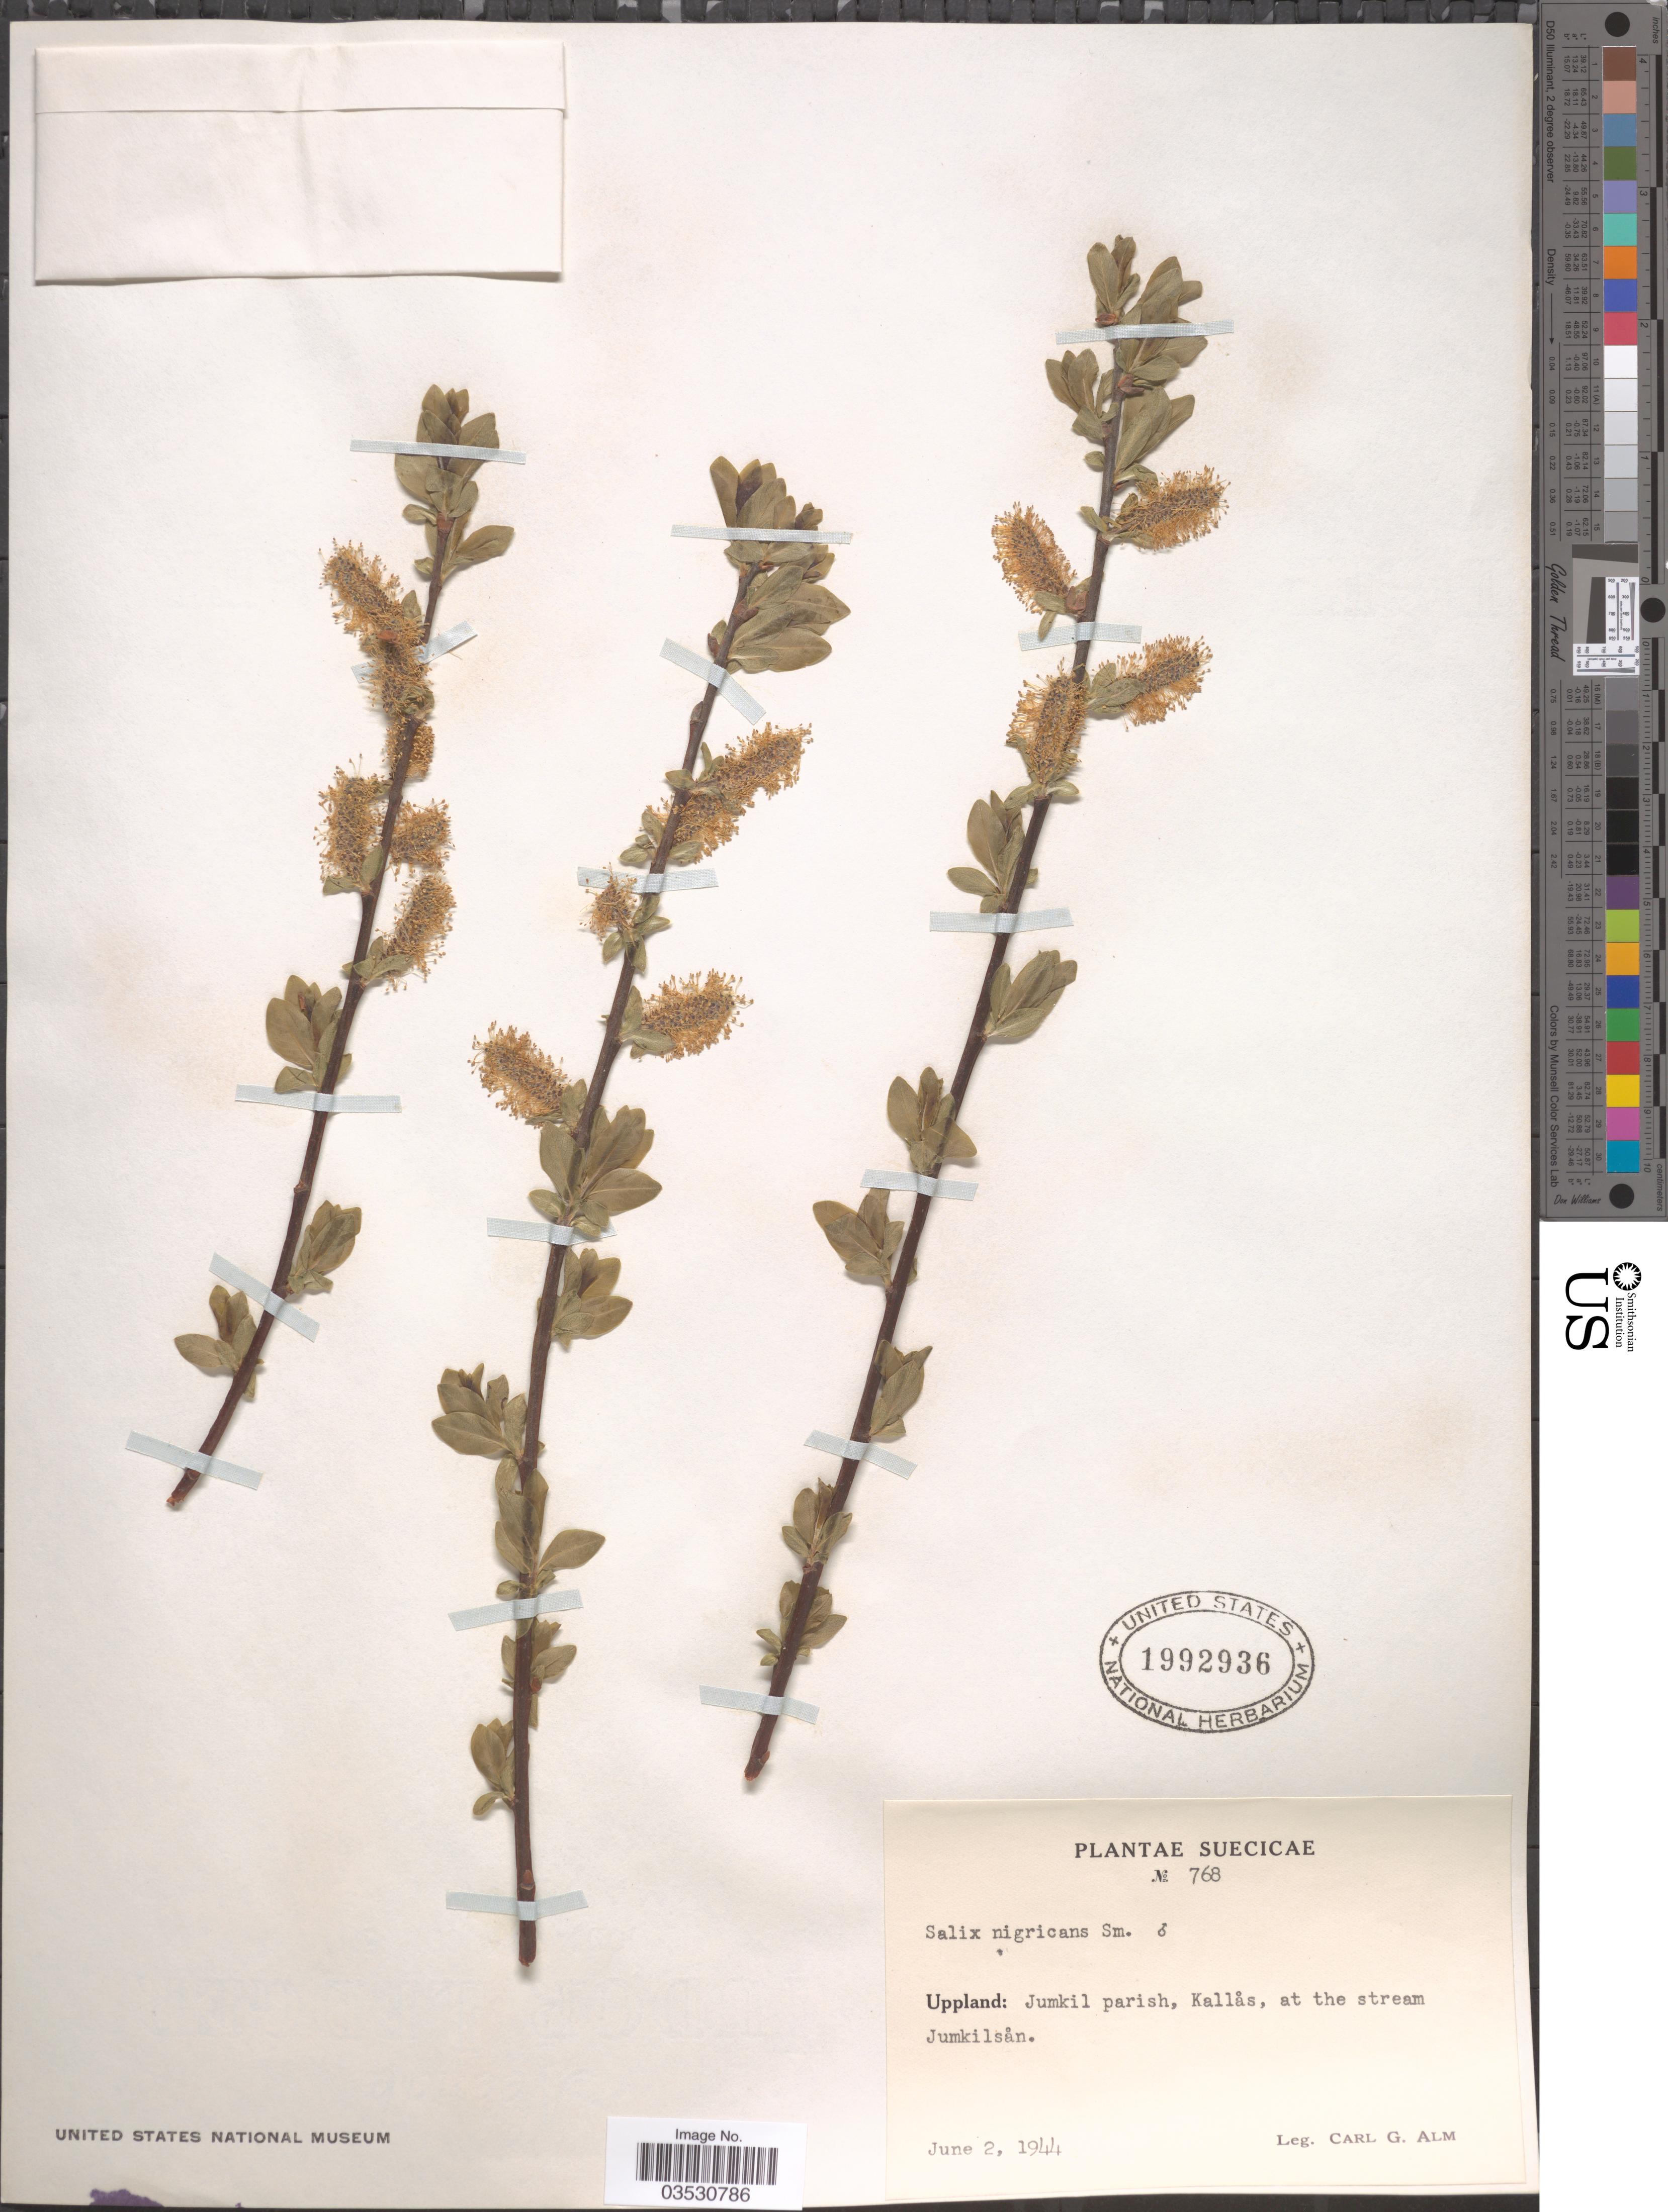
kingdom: Plantae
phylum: Tracheophyta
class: Magnoliopsida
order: Malpighiales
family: Salicaceae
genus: Salix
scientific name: Salix nigricans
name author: Sm.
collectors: C. G. Alm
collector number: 768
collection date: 1944-06-02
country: Sweden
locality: Suecicae. Uppland: Jumkil parish, Kallås, at the stream Jumkilsån.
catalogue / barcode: US 1992936